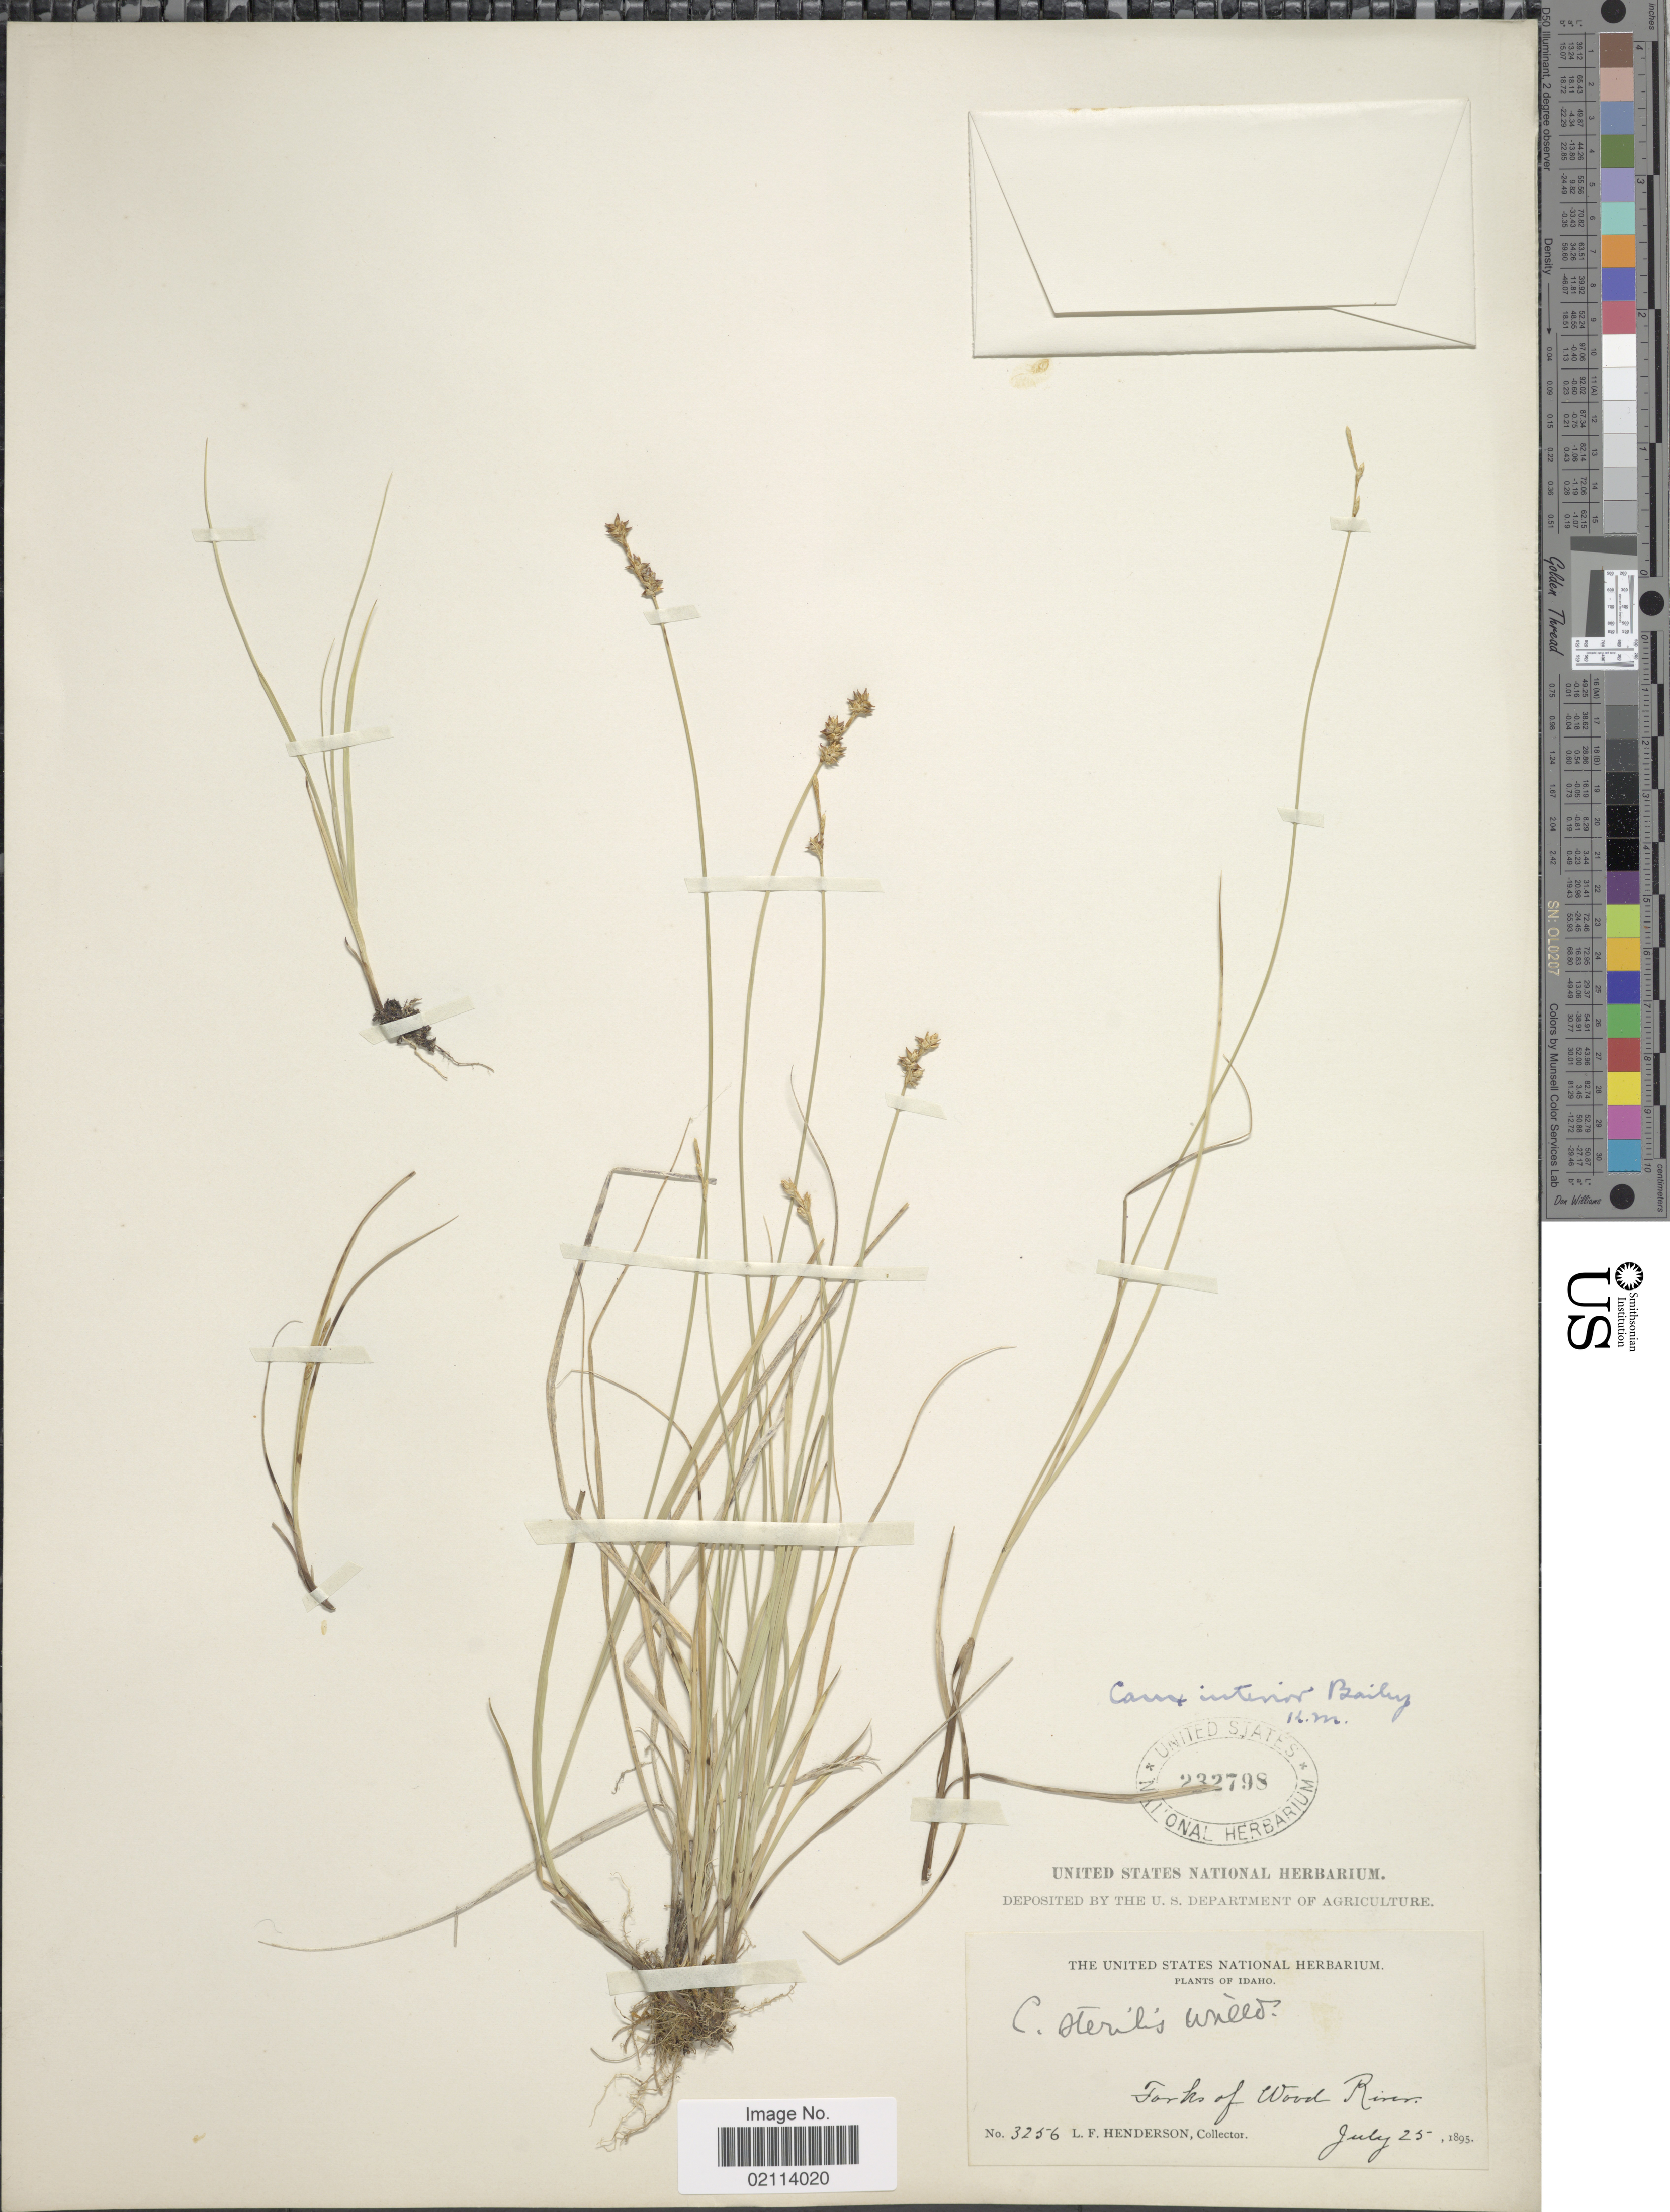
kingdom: Plantae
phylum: Tracheophyta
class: Liliopsida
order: Poales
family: Cyperaceae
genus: Carex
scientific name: Carex interior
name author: L.H. Bailey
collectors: L. Henderson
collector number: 3256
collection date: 1895-07-25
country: United States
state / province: Idaho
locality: Forks of Wood River.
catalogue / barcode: US 232798